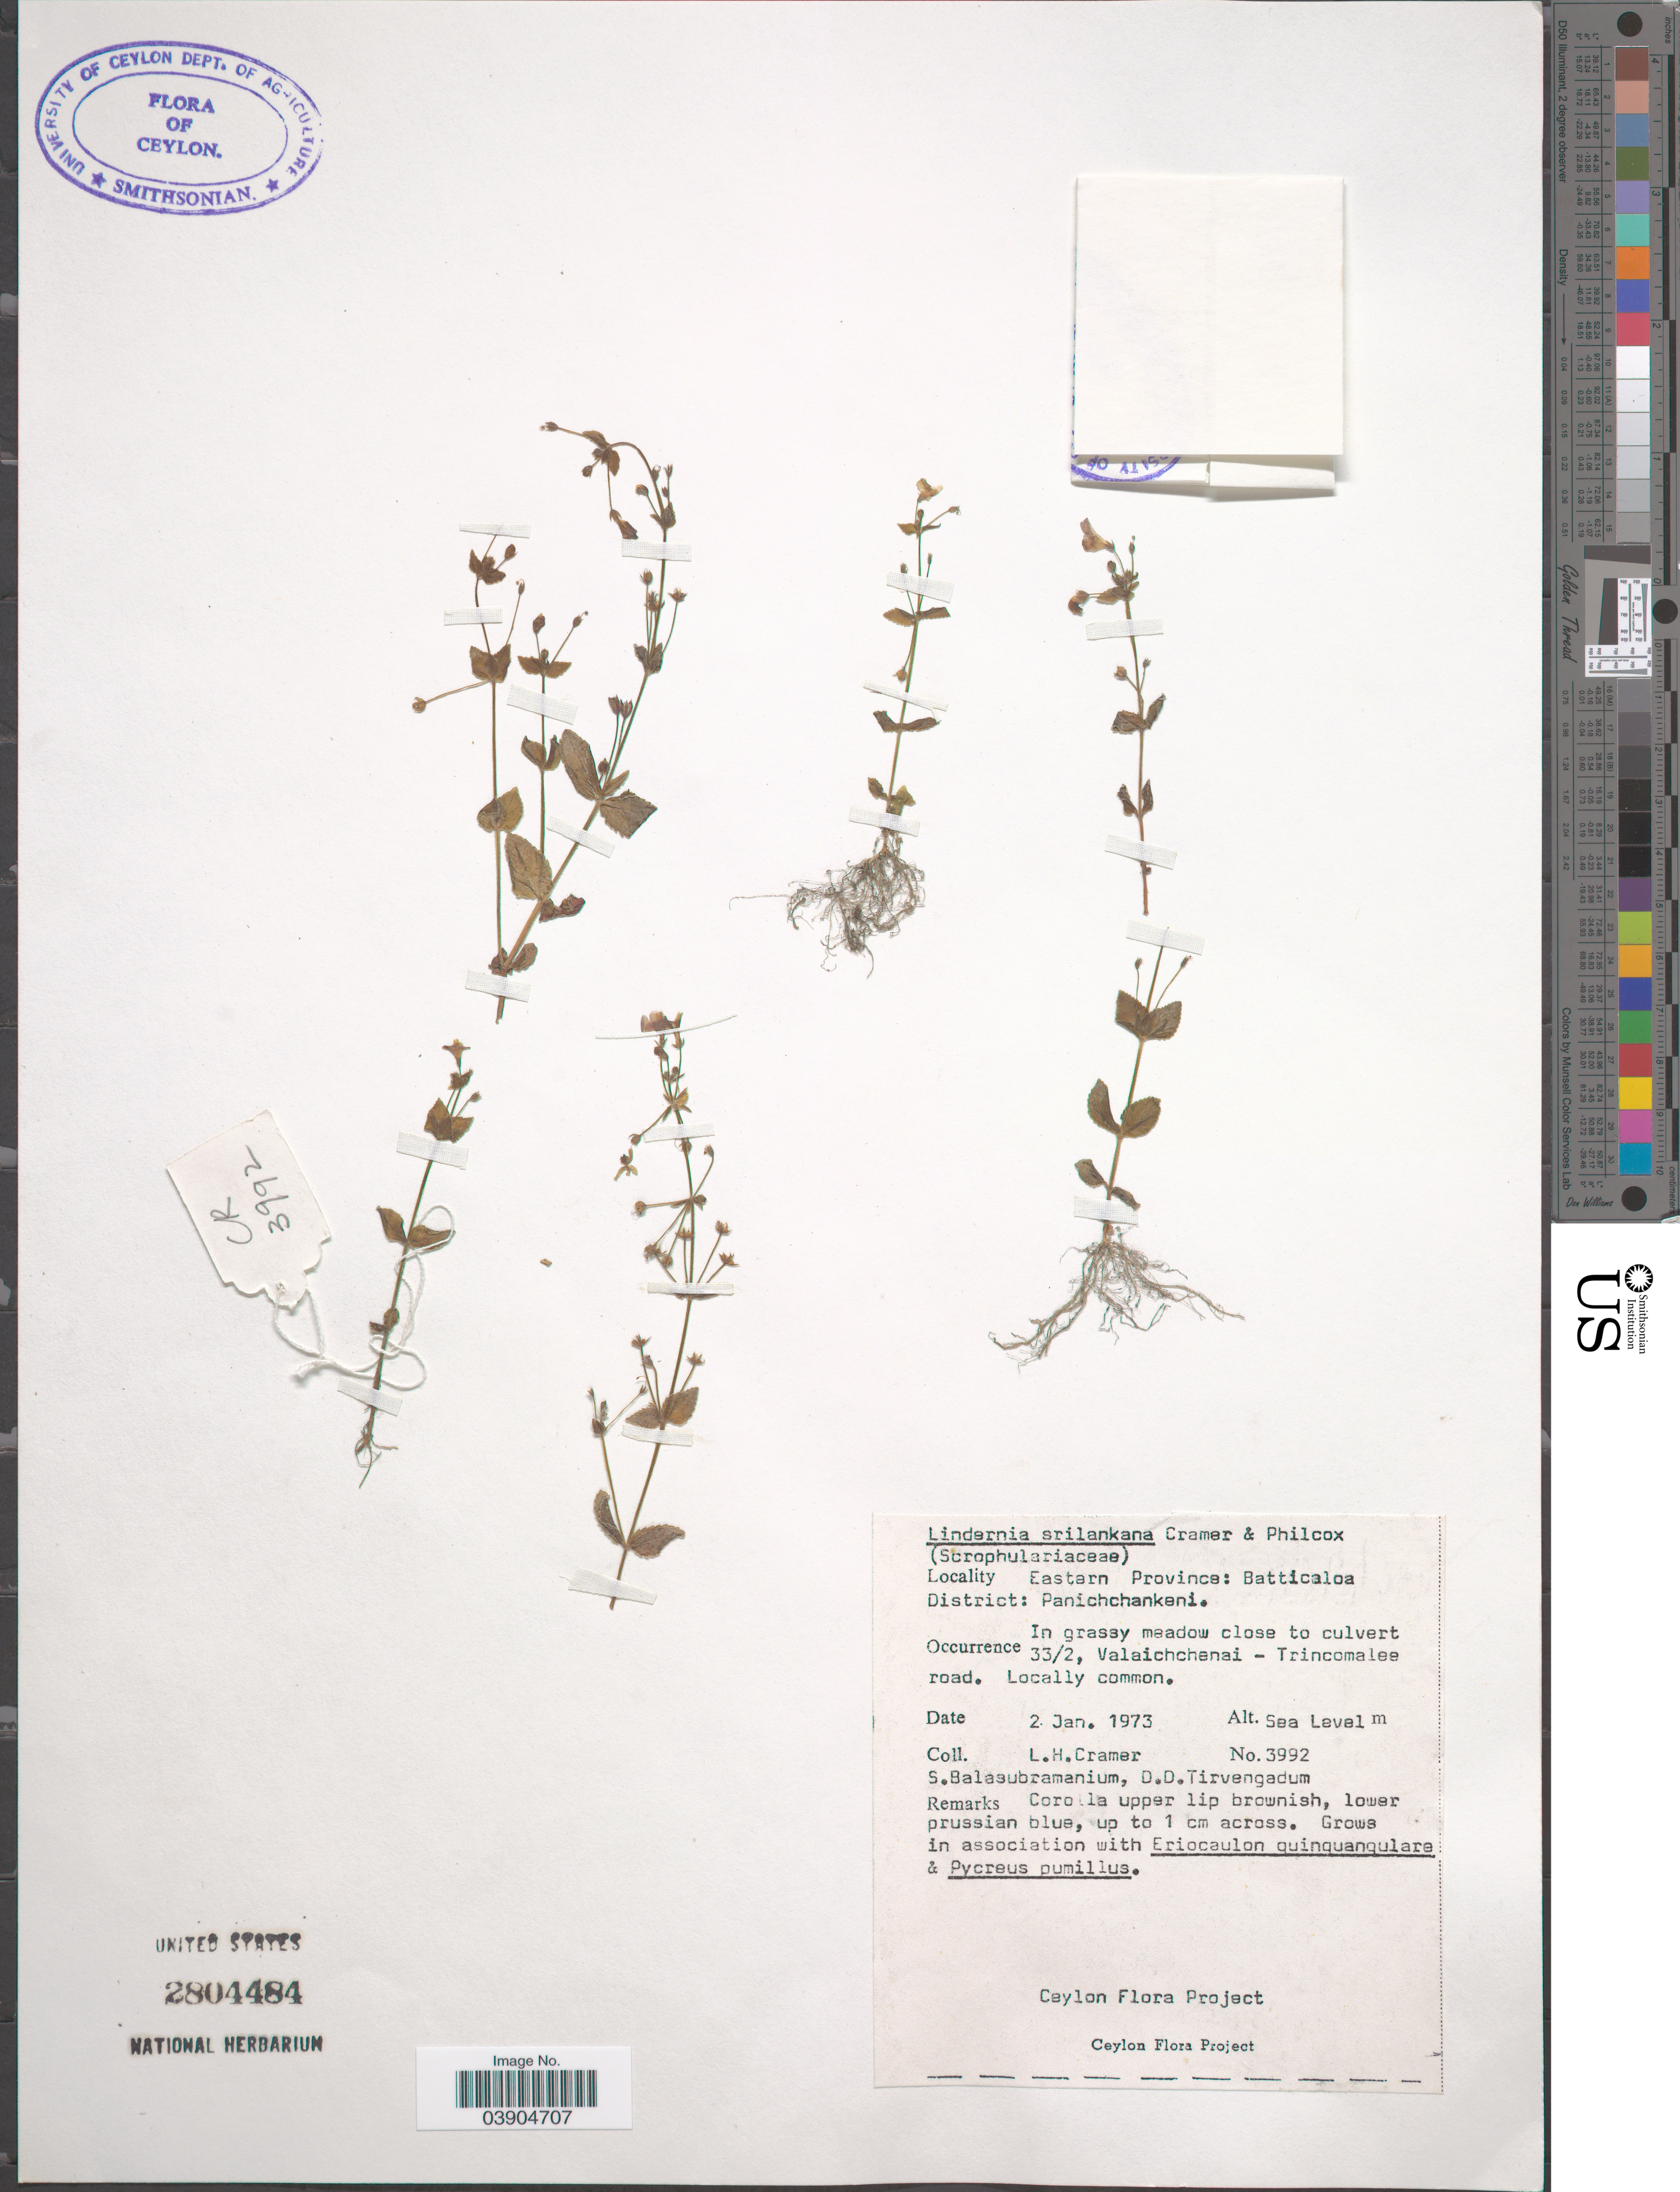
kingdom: Plantae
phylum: Tracheophyta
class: Magnoliopsida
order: Lamiales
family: Linderniaceae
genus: Lindernia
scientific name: Lindernia srilankana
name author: L.H. Cramer & Philcox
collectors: L. H. Cramer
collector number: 3992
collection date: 1973-01-02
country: Sri Lanka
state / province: Eastern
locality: Batticaloa District: Panichchankeni. Close to culvert 33/2, Valaichchenai - Trincomalee road.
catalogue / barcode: US 2804484